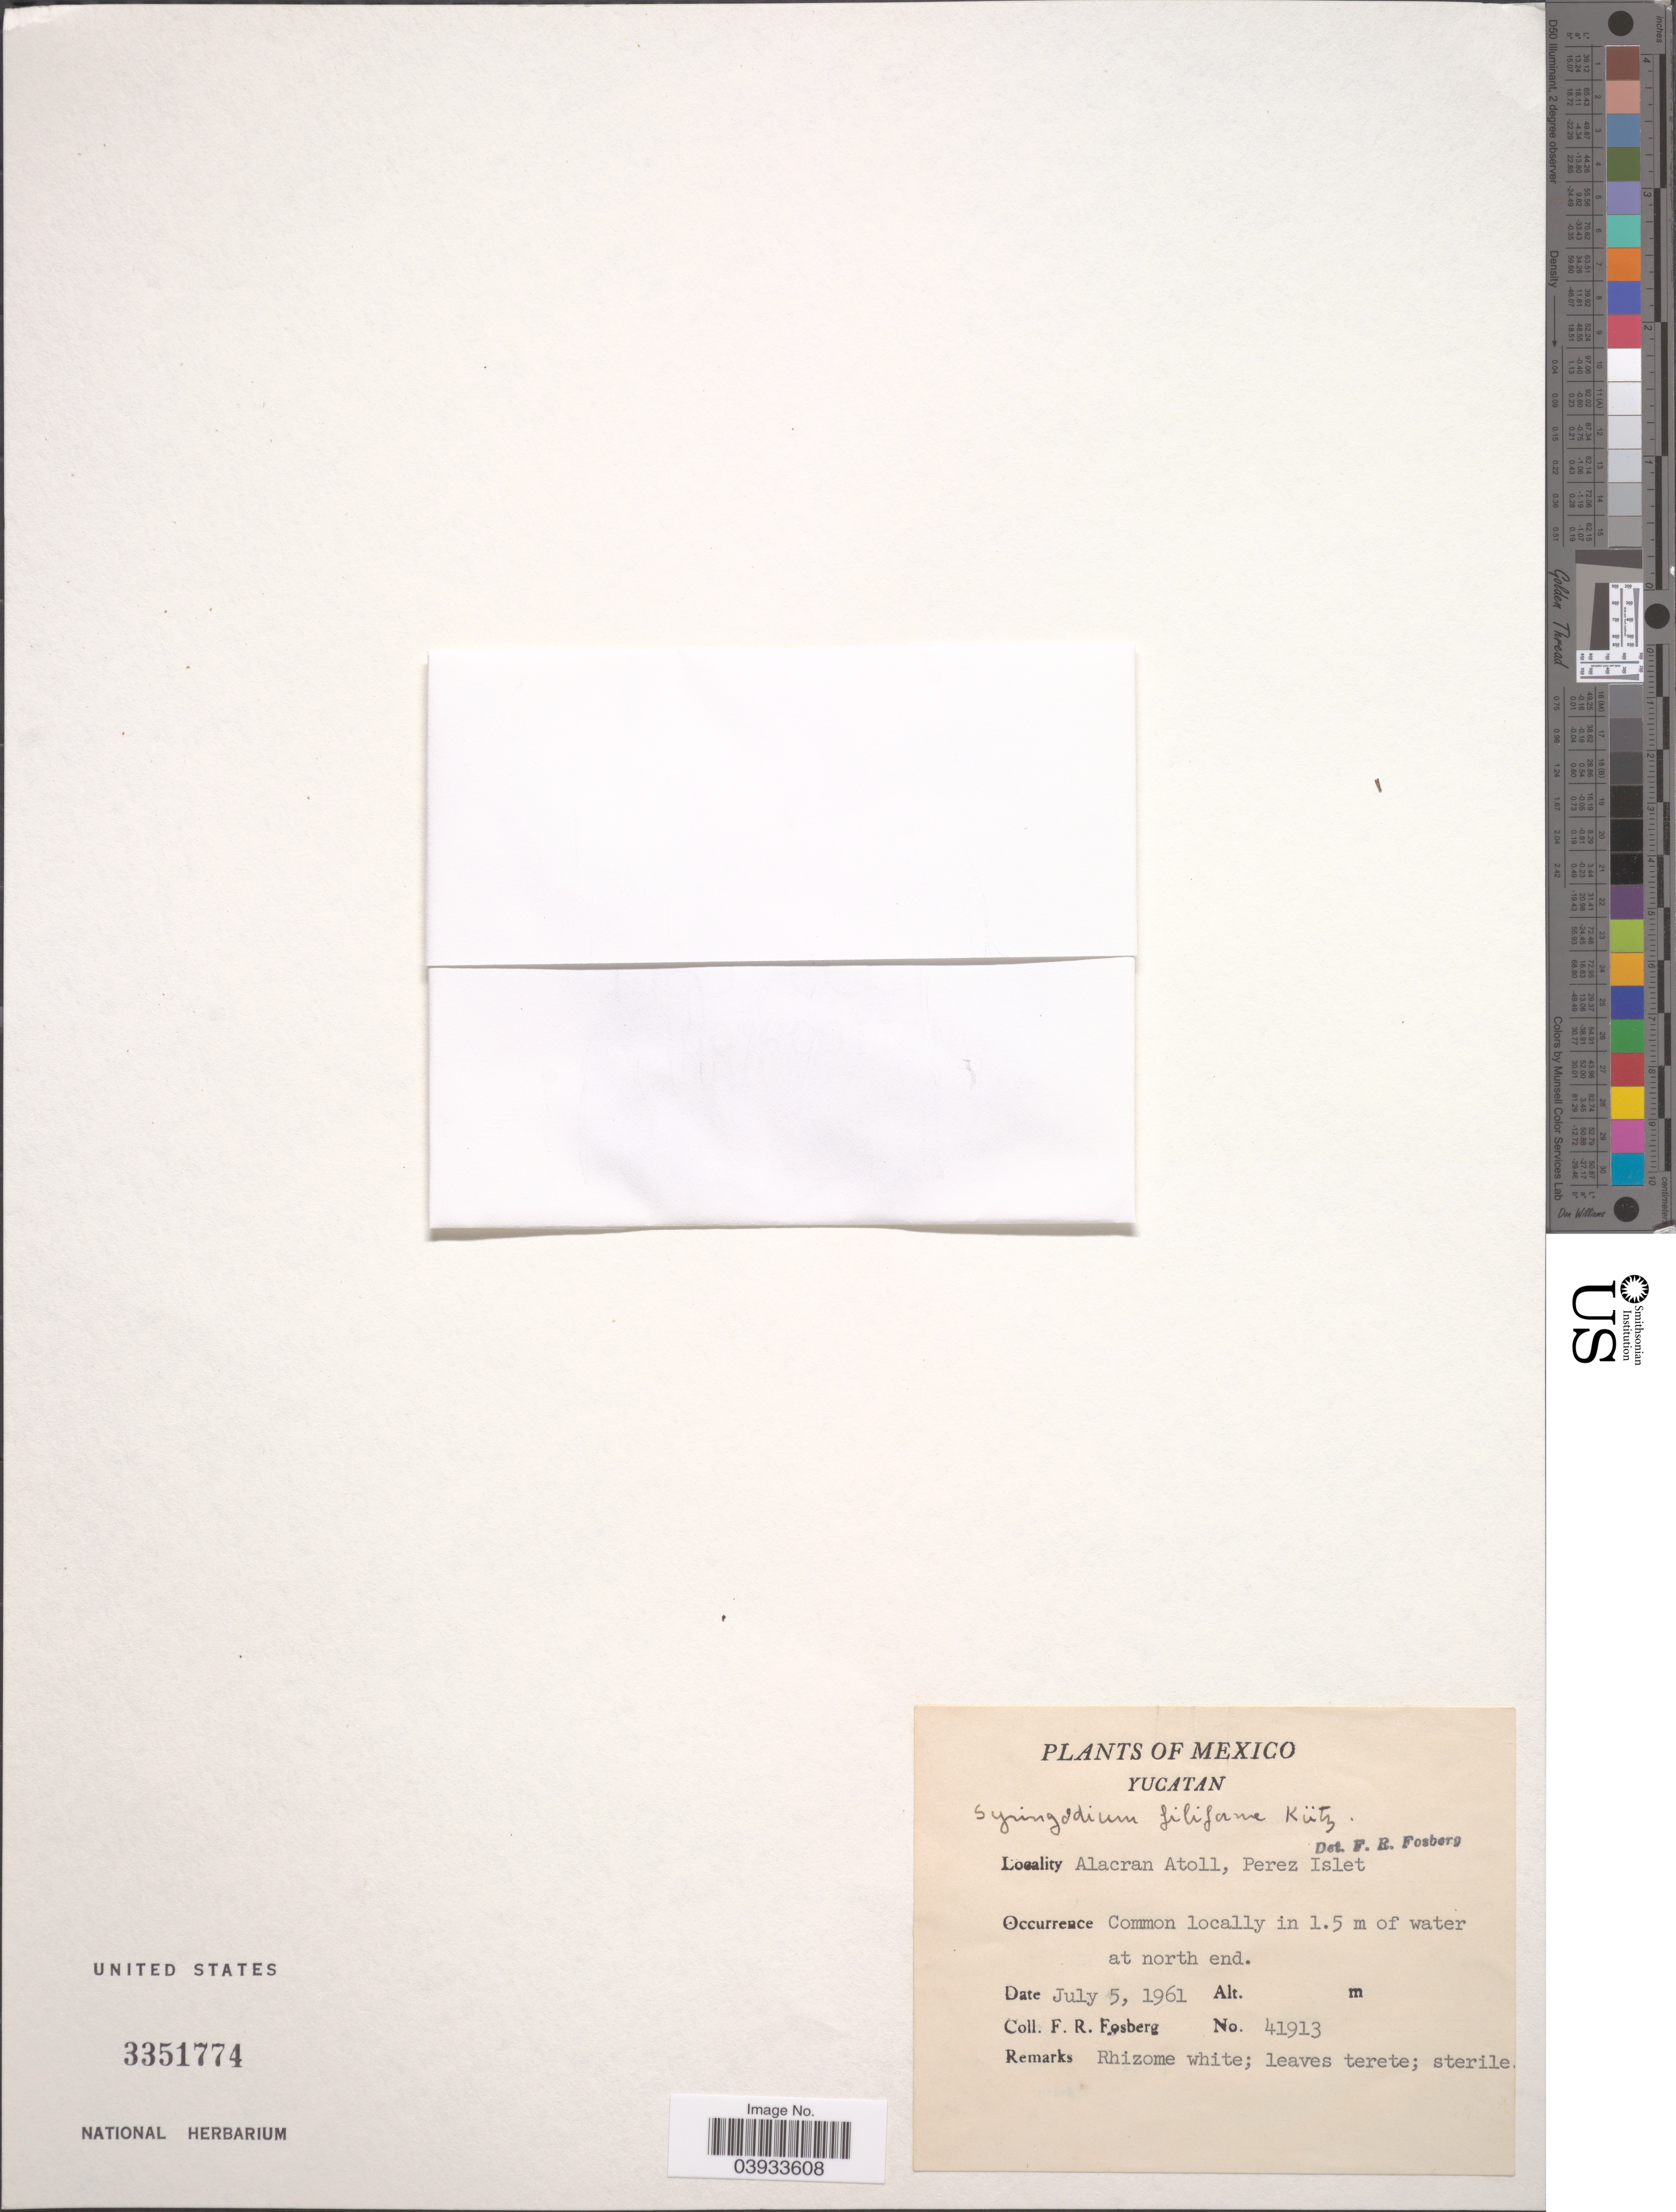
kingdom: Plantae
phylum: Tracheophyta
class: Liliopsida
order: Alismatales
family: Cymodoceaceae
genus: Syringodium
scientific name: Syringodium filiforme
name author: Kütz.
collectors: F. R. Fosberg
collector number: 41913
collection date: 1961-07-05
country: Mexico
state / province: Yucatán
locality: Alacran Atoll, Perez Islet. At north end.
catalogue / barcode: US 3351774